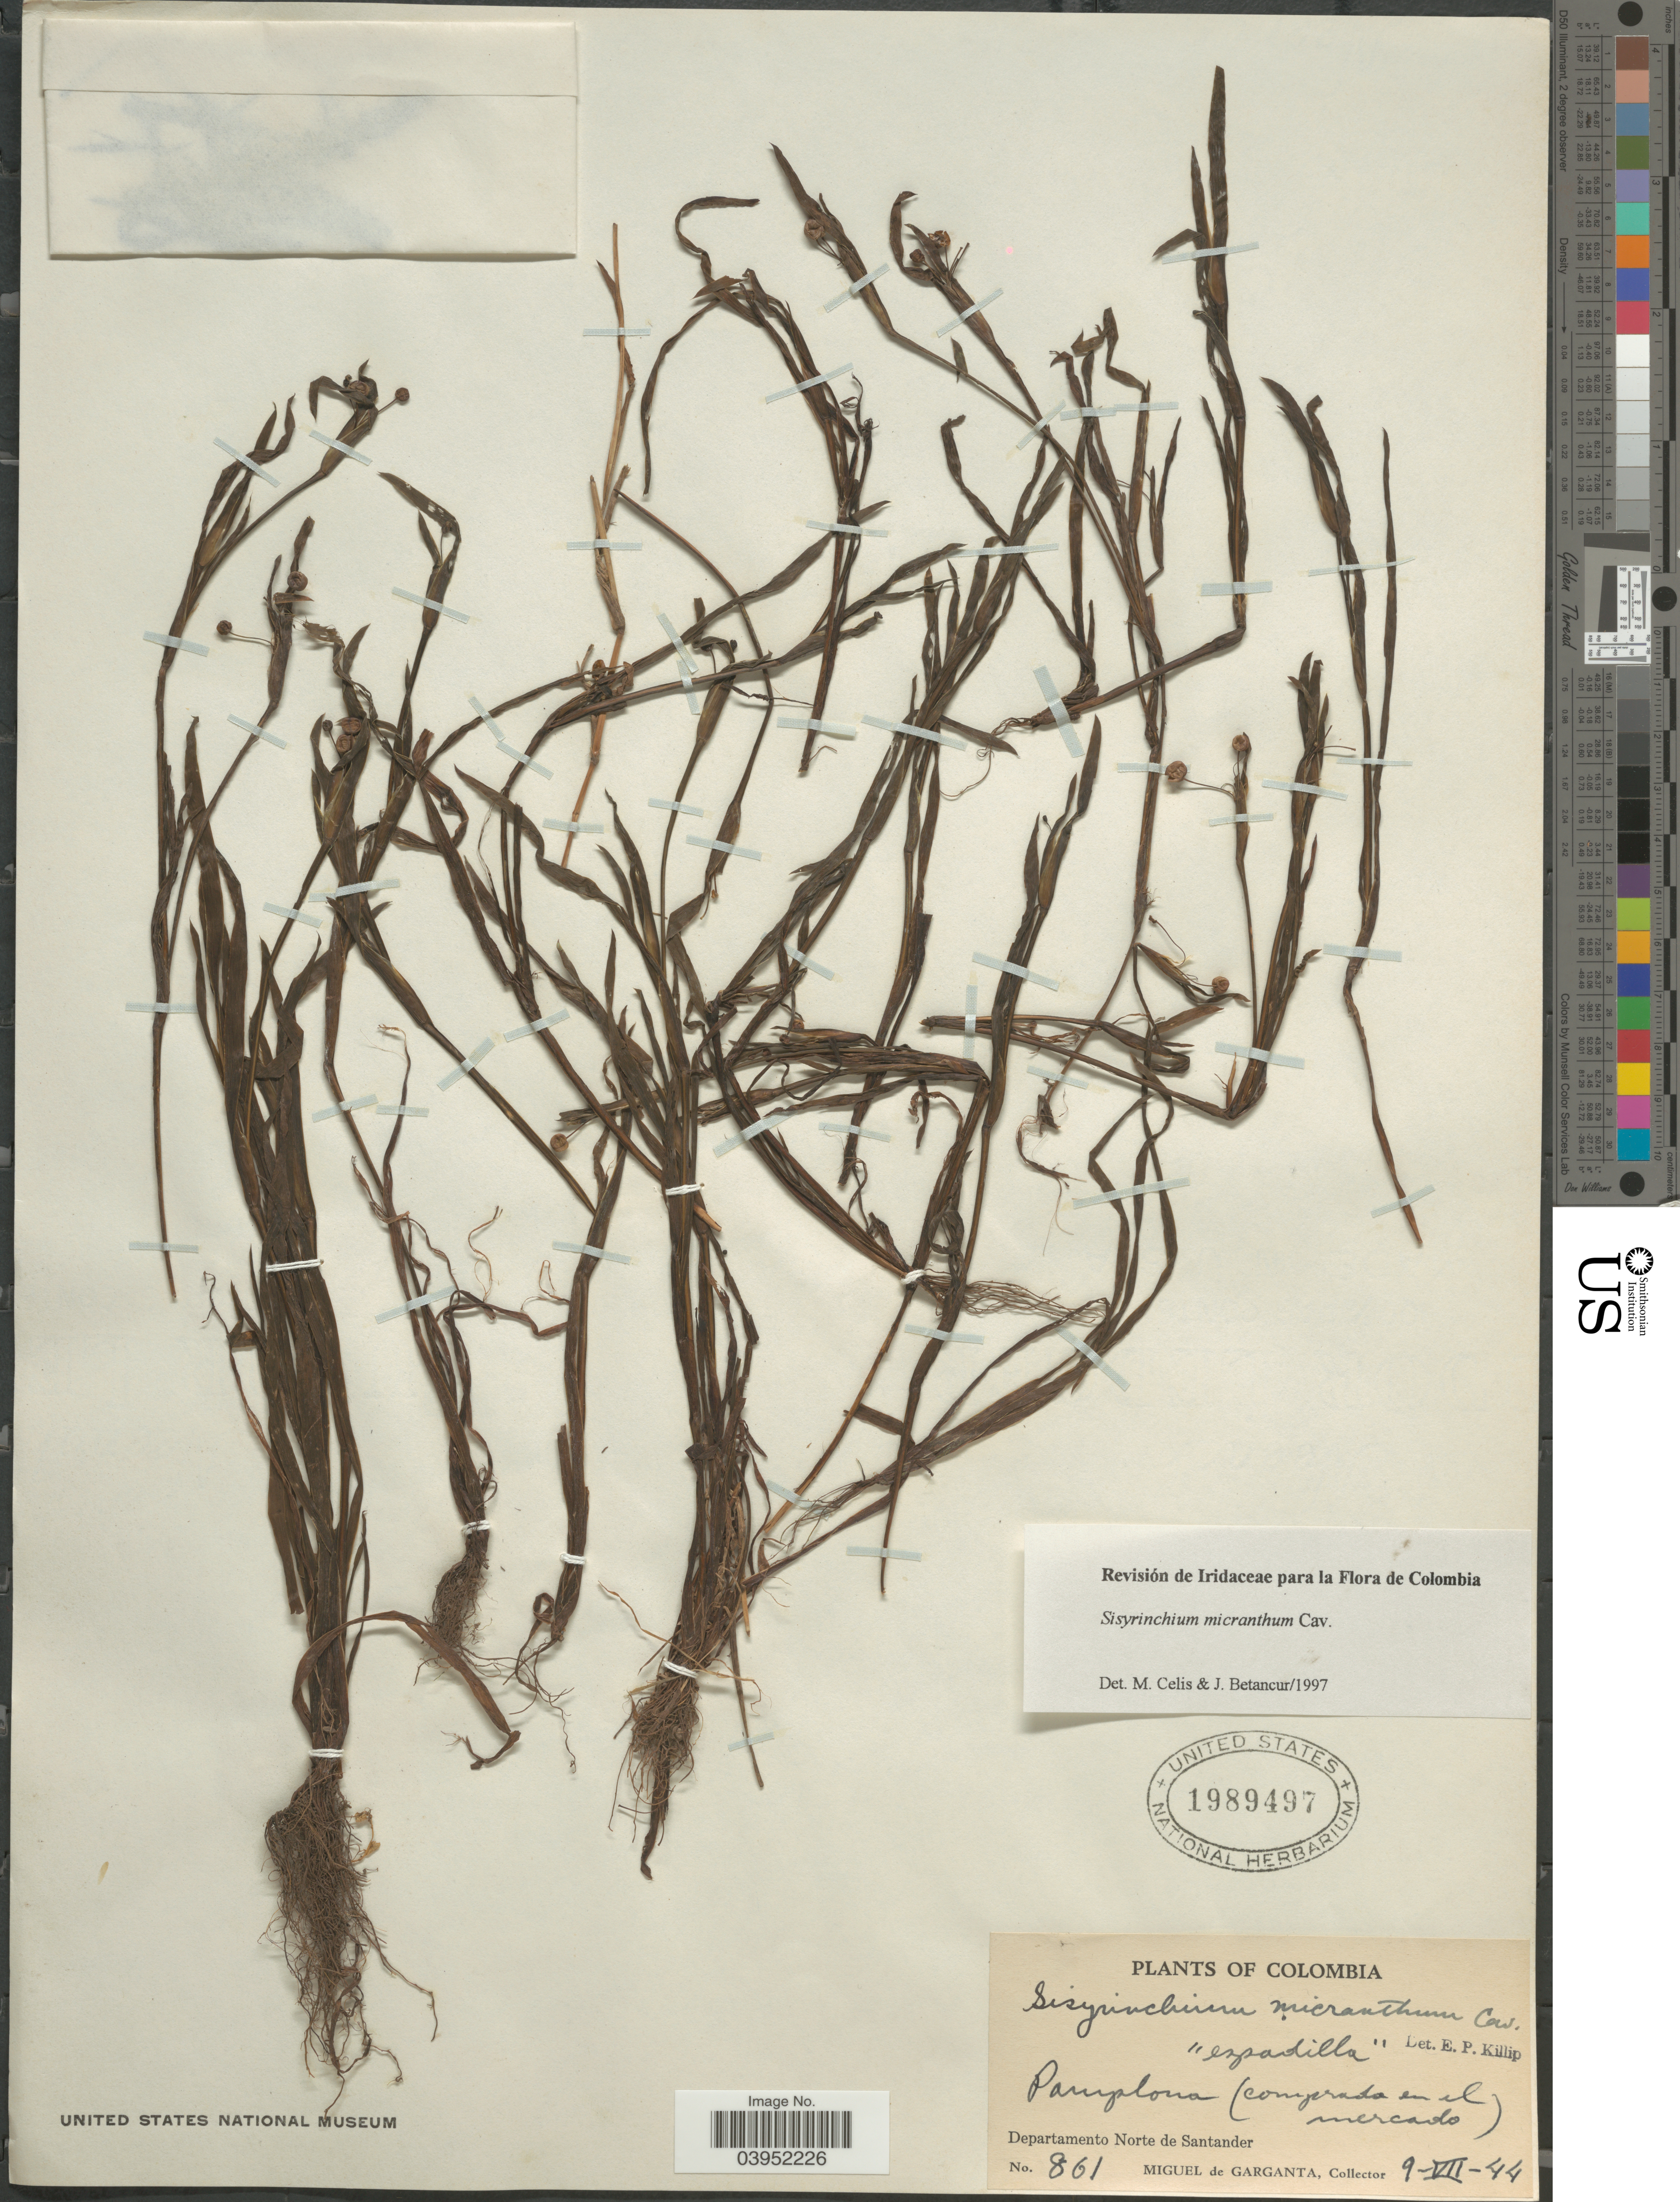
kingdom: Plantae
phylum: Tracheophyta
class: Liliopsida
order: Asparagales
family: Iridaceae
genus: Sisyrinchium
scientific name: Sisyrinchium micranthum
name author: Cav.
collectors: M. Garganta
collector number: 861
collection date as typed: Transcribed d/m/y: 9/7/44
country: Colombia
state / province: Norte de Santander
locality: Departamento Norte de Santander.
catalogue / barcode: US 1989497